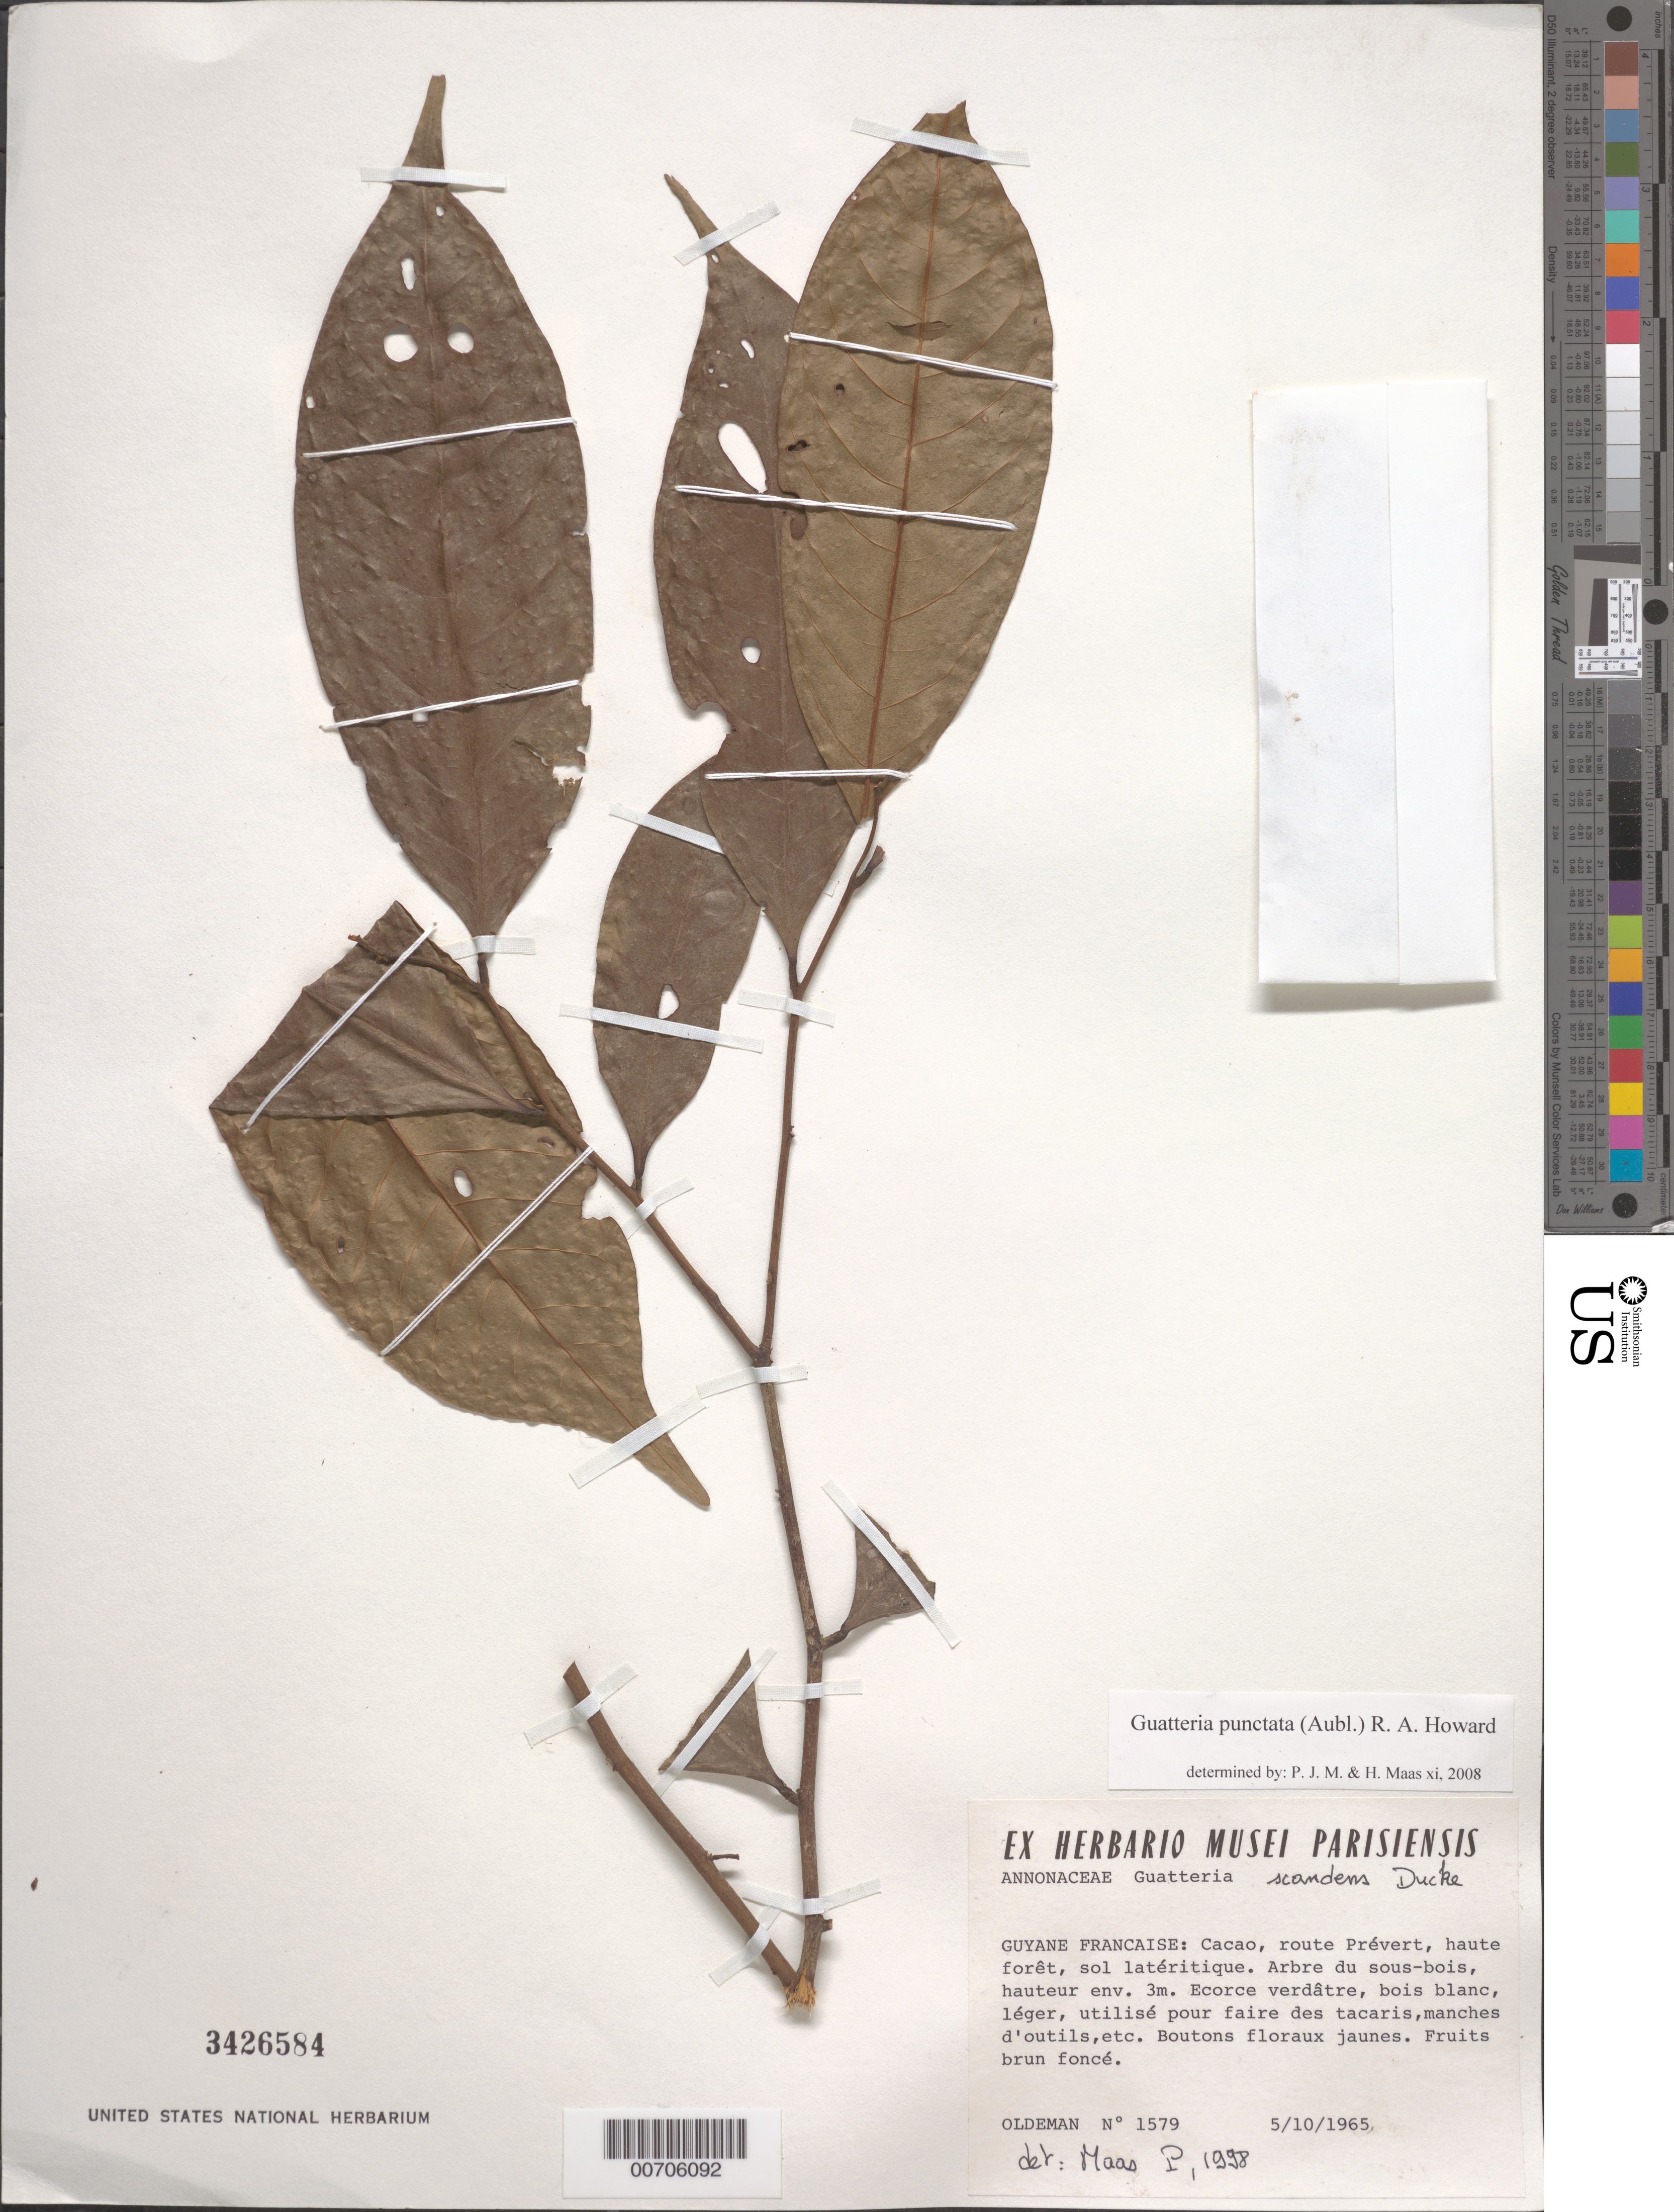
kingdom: Plantae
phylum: Tracheophyta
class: Magnoliopsida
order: Magnoliales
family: Annonaceae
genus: Guatteria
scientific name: Guatteria punctata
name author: (Aubl.) R.A. Howard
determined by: Maas, Paul J.; Maas, H.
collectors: R. Oldeman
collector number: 1579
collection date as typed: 5-Oct-65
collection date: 1965-10-05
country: French Guiana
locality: Cacao, route Prévert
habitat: High forest; latertic soil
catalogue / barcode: US 3426584